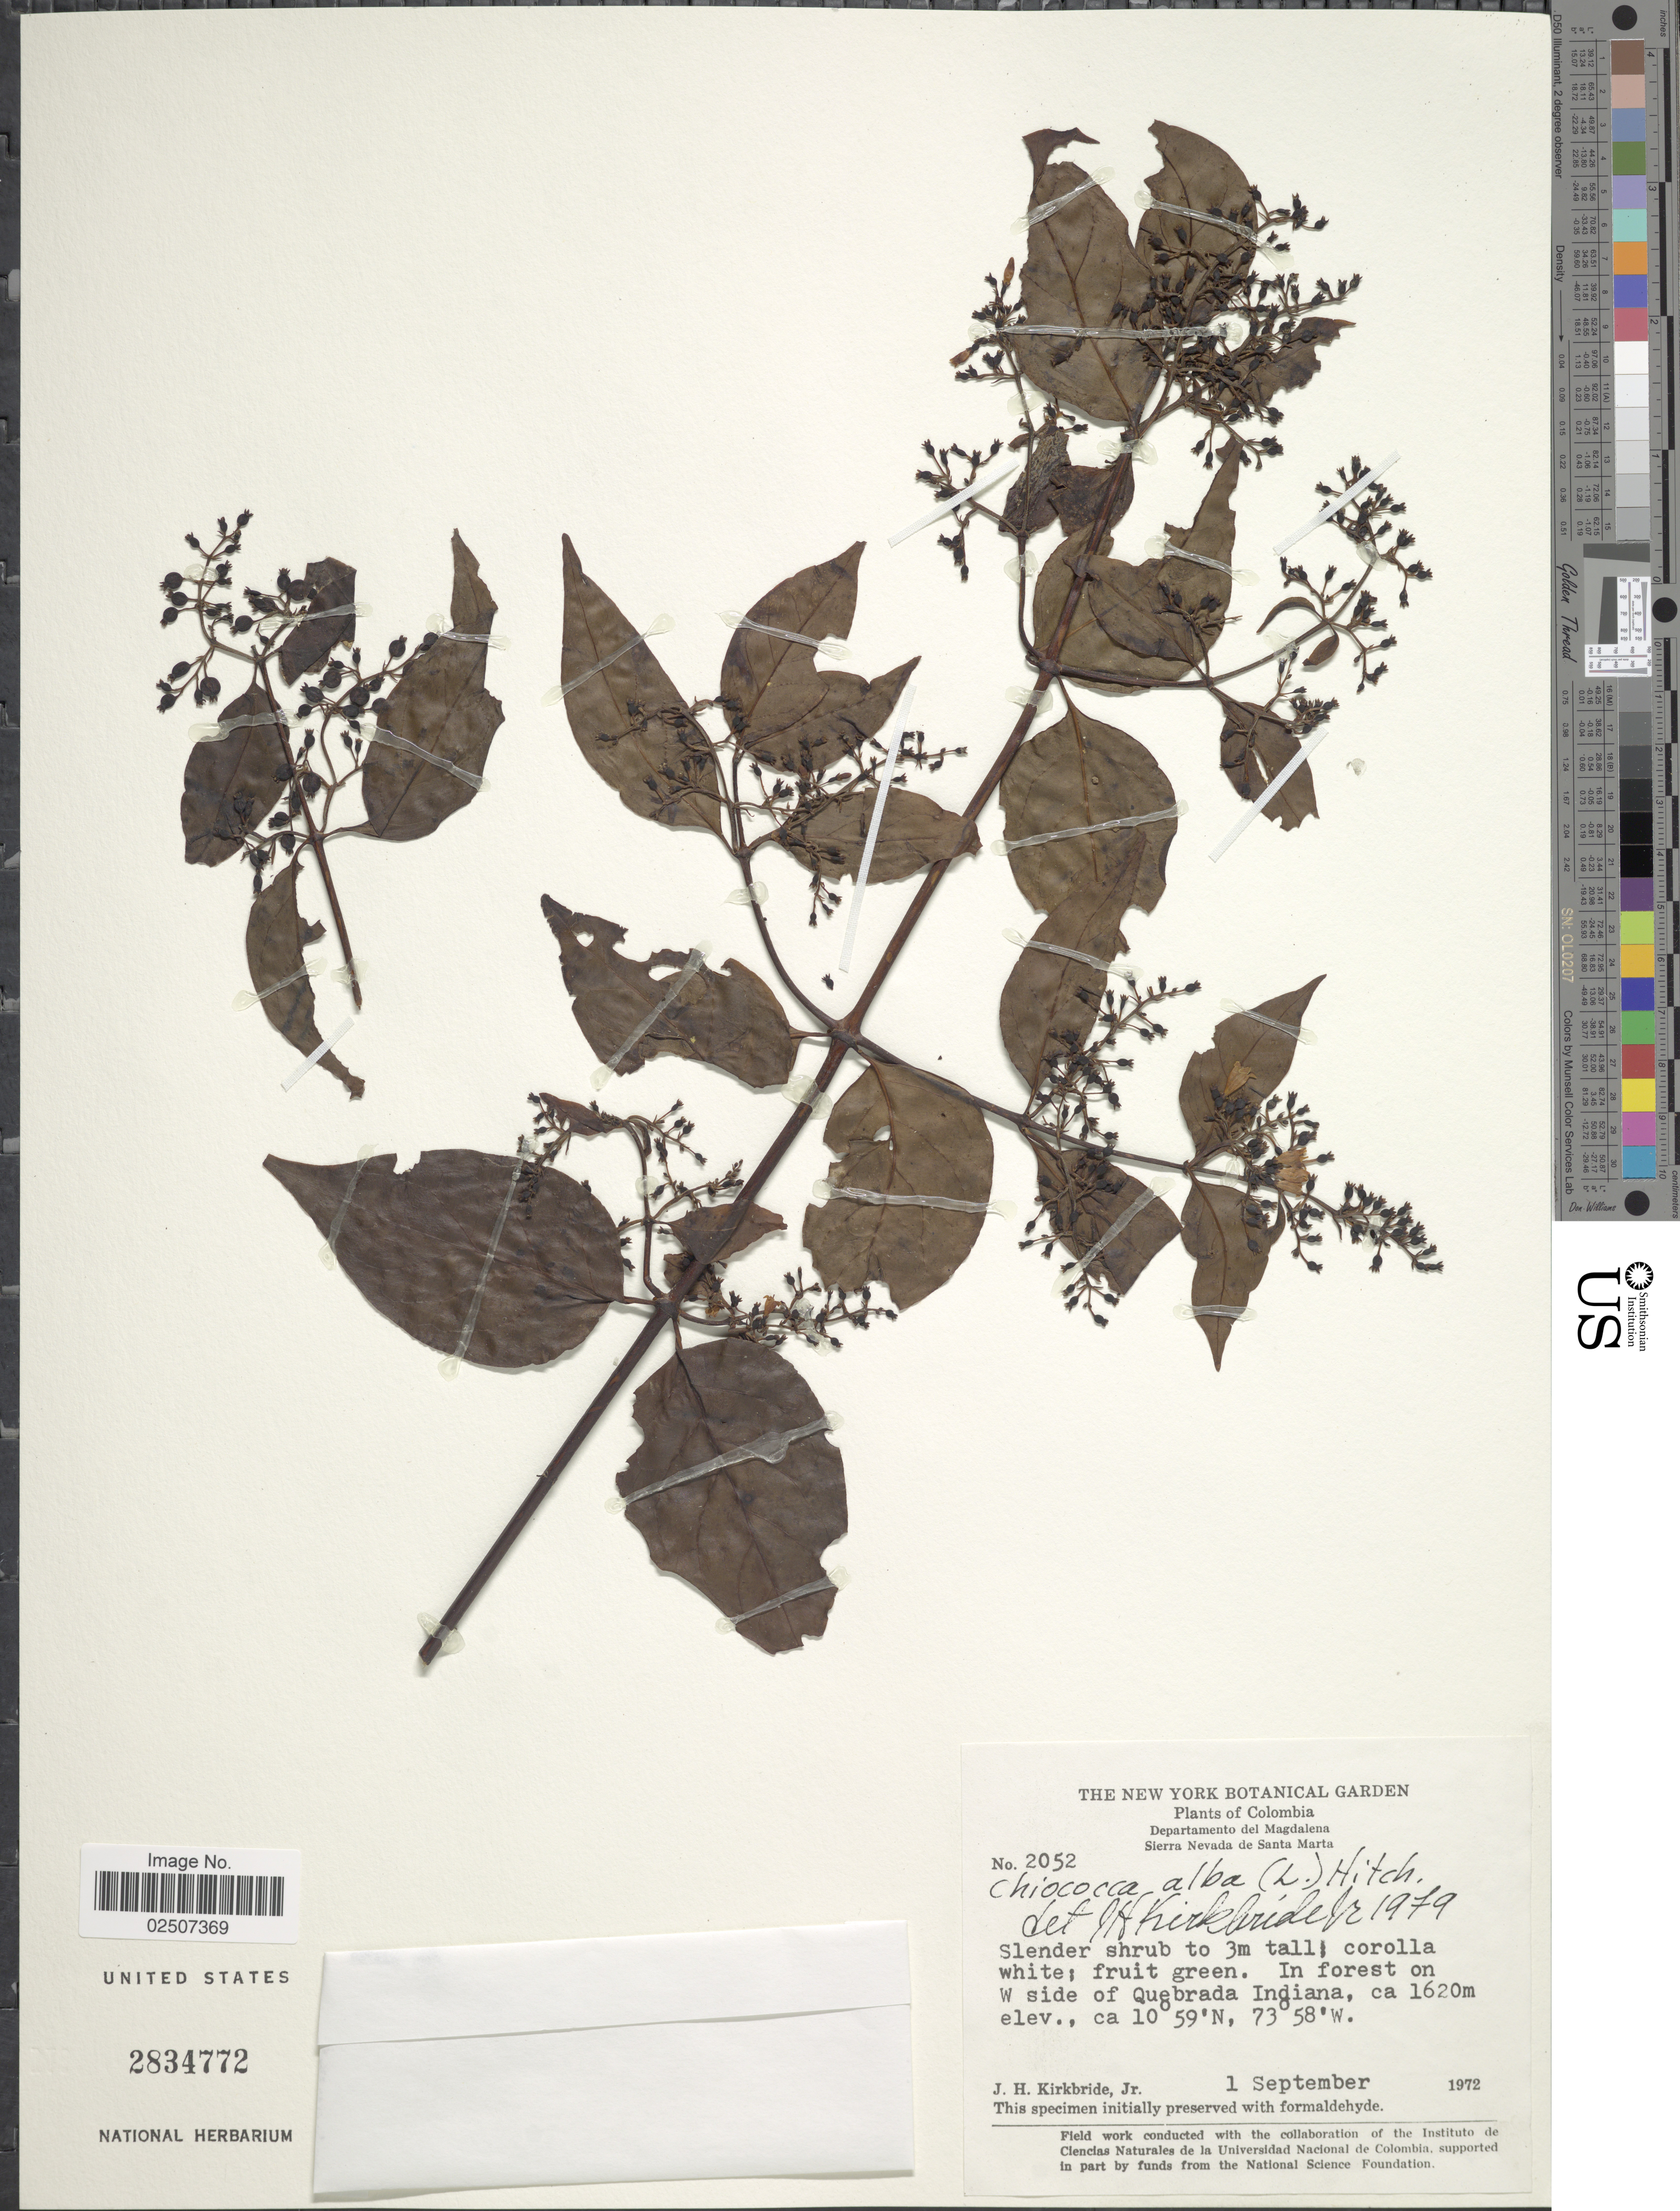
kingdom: Plantae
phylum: Tracheophyta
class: Magnoliopsida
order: Gentianales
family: Rubiaceae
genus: Chiococca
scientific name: Chiococca alba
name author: (L.) Hitchc.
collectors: J. H. Kirkbride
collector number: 2052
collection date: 1972-09-01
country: Colombia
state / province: Magdalena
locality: Departamento del Magdalena. Sierra Nevada de Santa Marta. In forest of Quebrada Indiana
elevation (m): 1620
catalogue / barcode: US 2834772